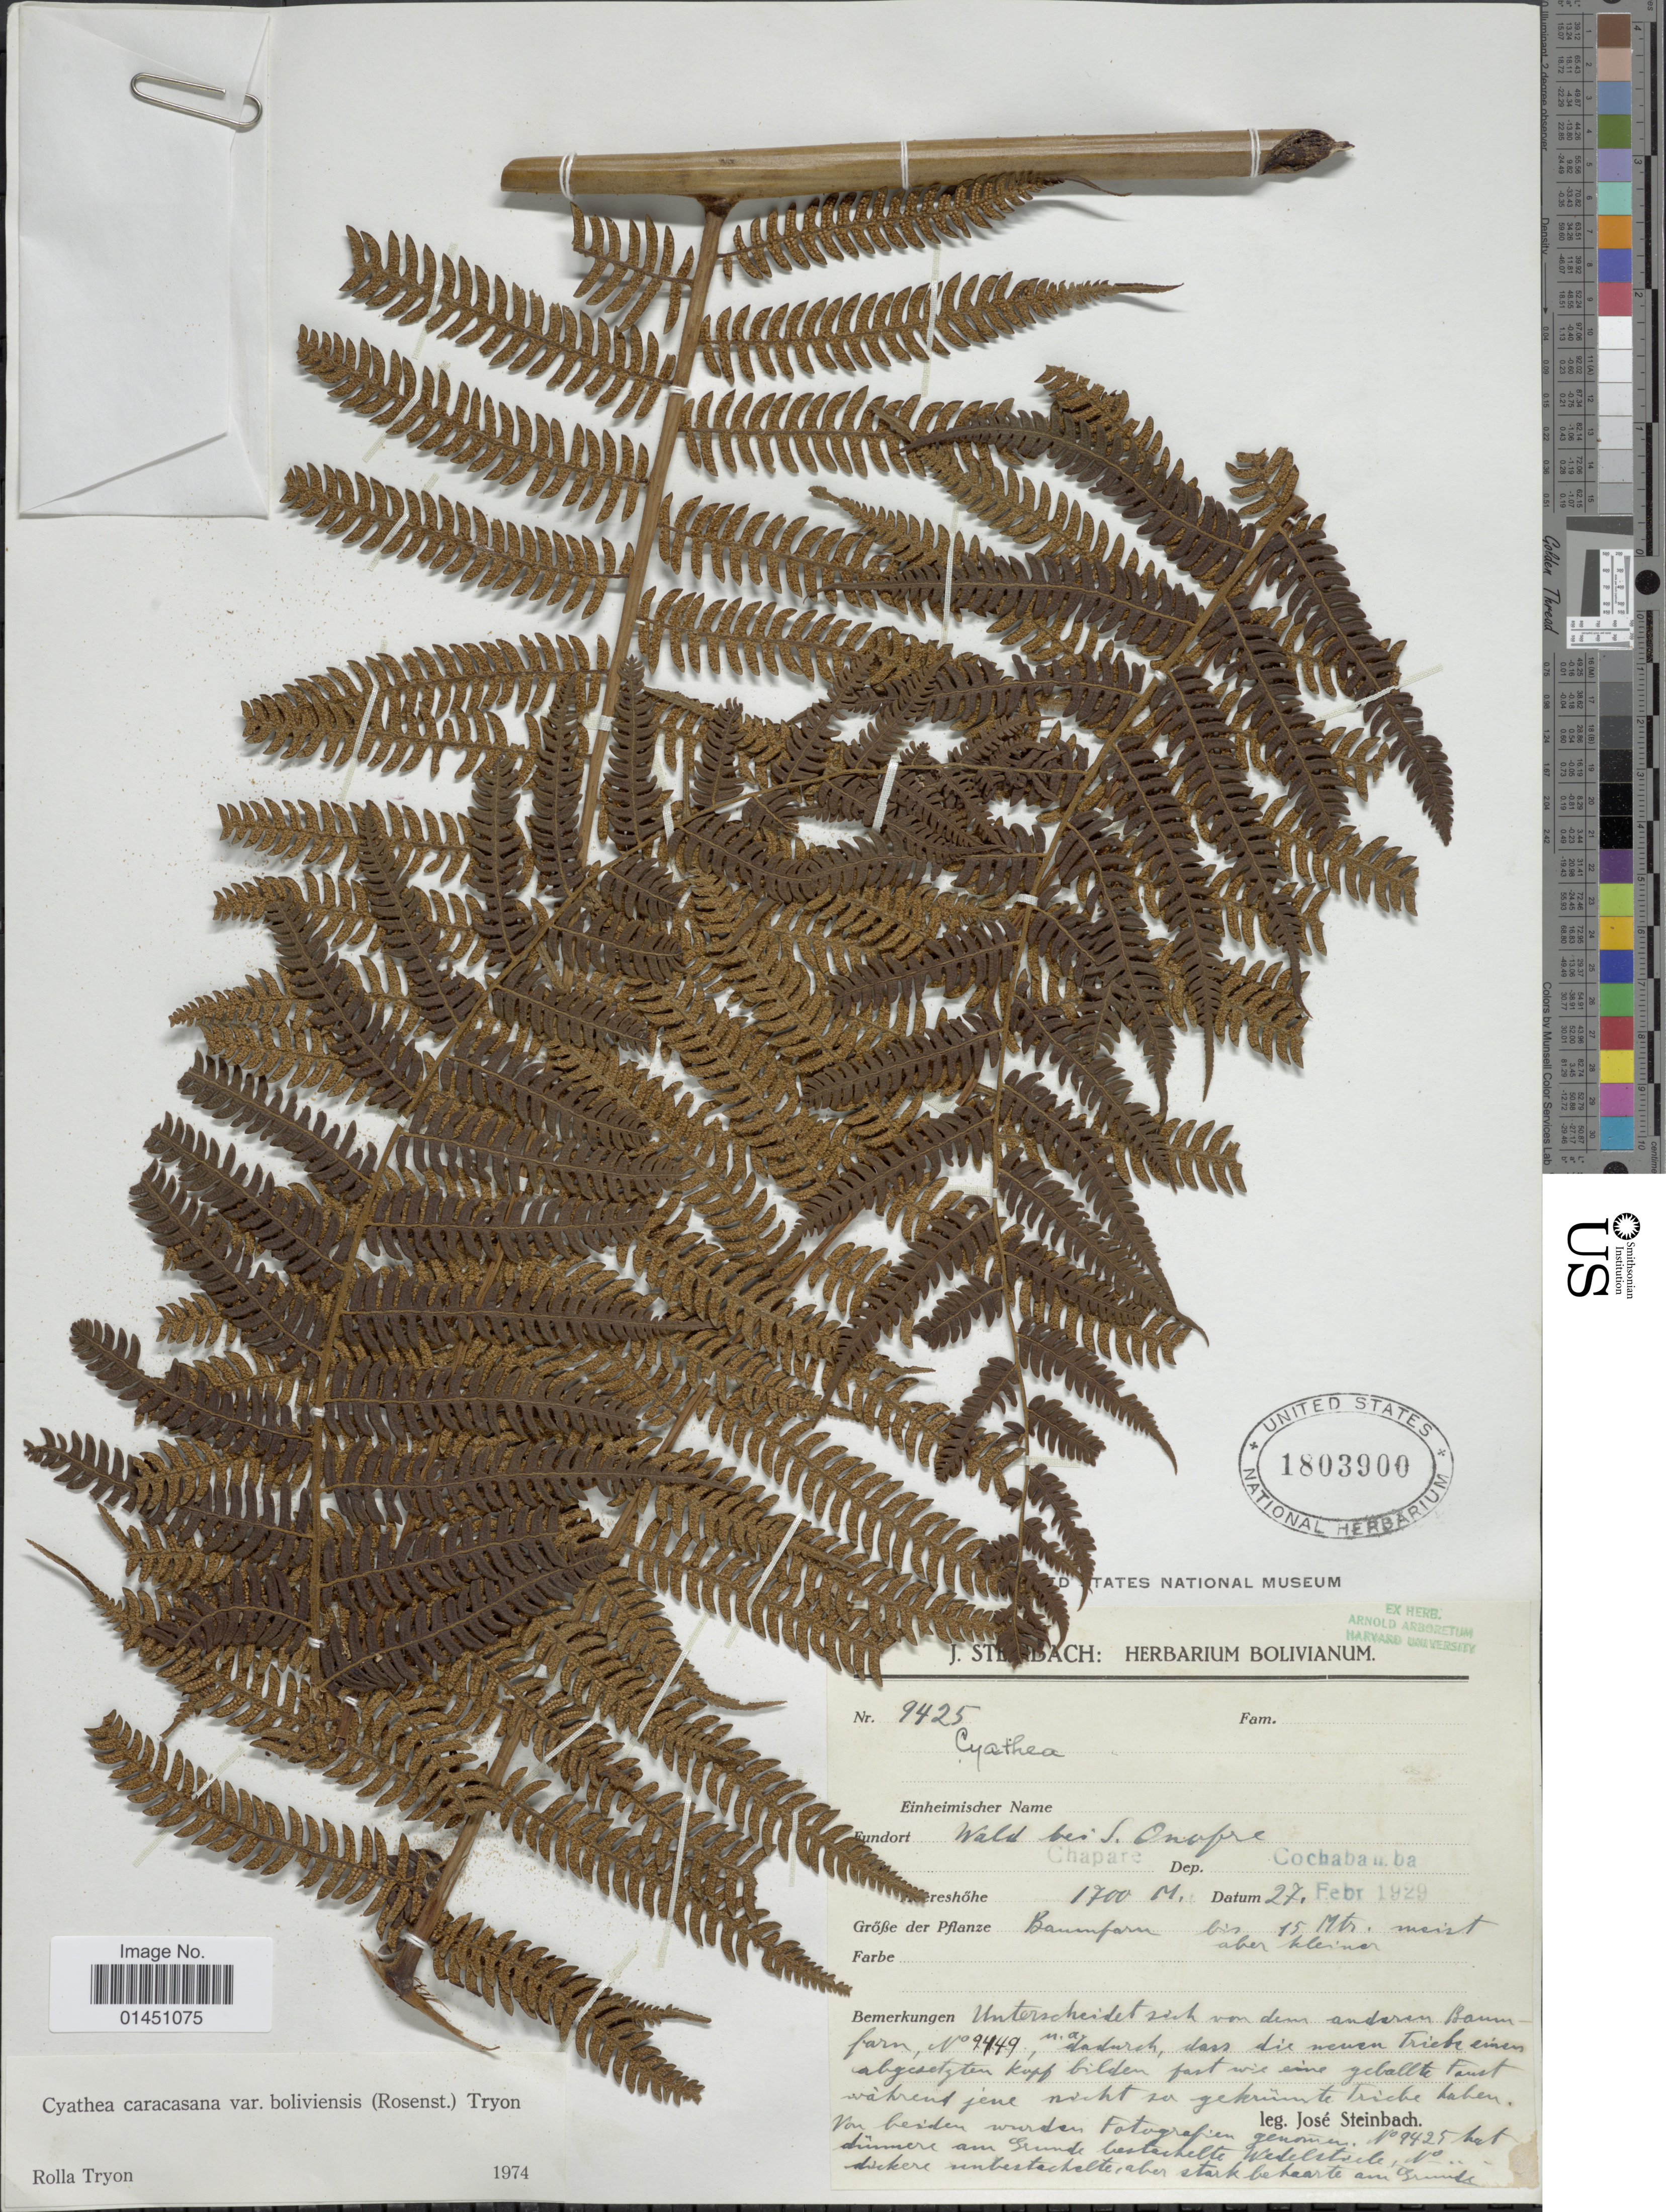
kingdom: Plantae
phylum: Tracheophyta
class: Polypodiopsida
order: Cyatheales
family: Cyatheaceae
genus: Cyathea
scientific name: Cyathea caracasana var. boliviensis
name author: (Rosenst.) R.M. Tryon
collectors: J. Steinbach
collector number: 9425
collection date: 1929-02-27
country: Bolivia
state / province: Cochabamba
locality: Fundort Wald bei S. Onofre, Chapare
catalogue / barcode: US 1803900